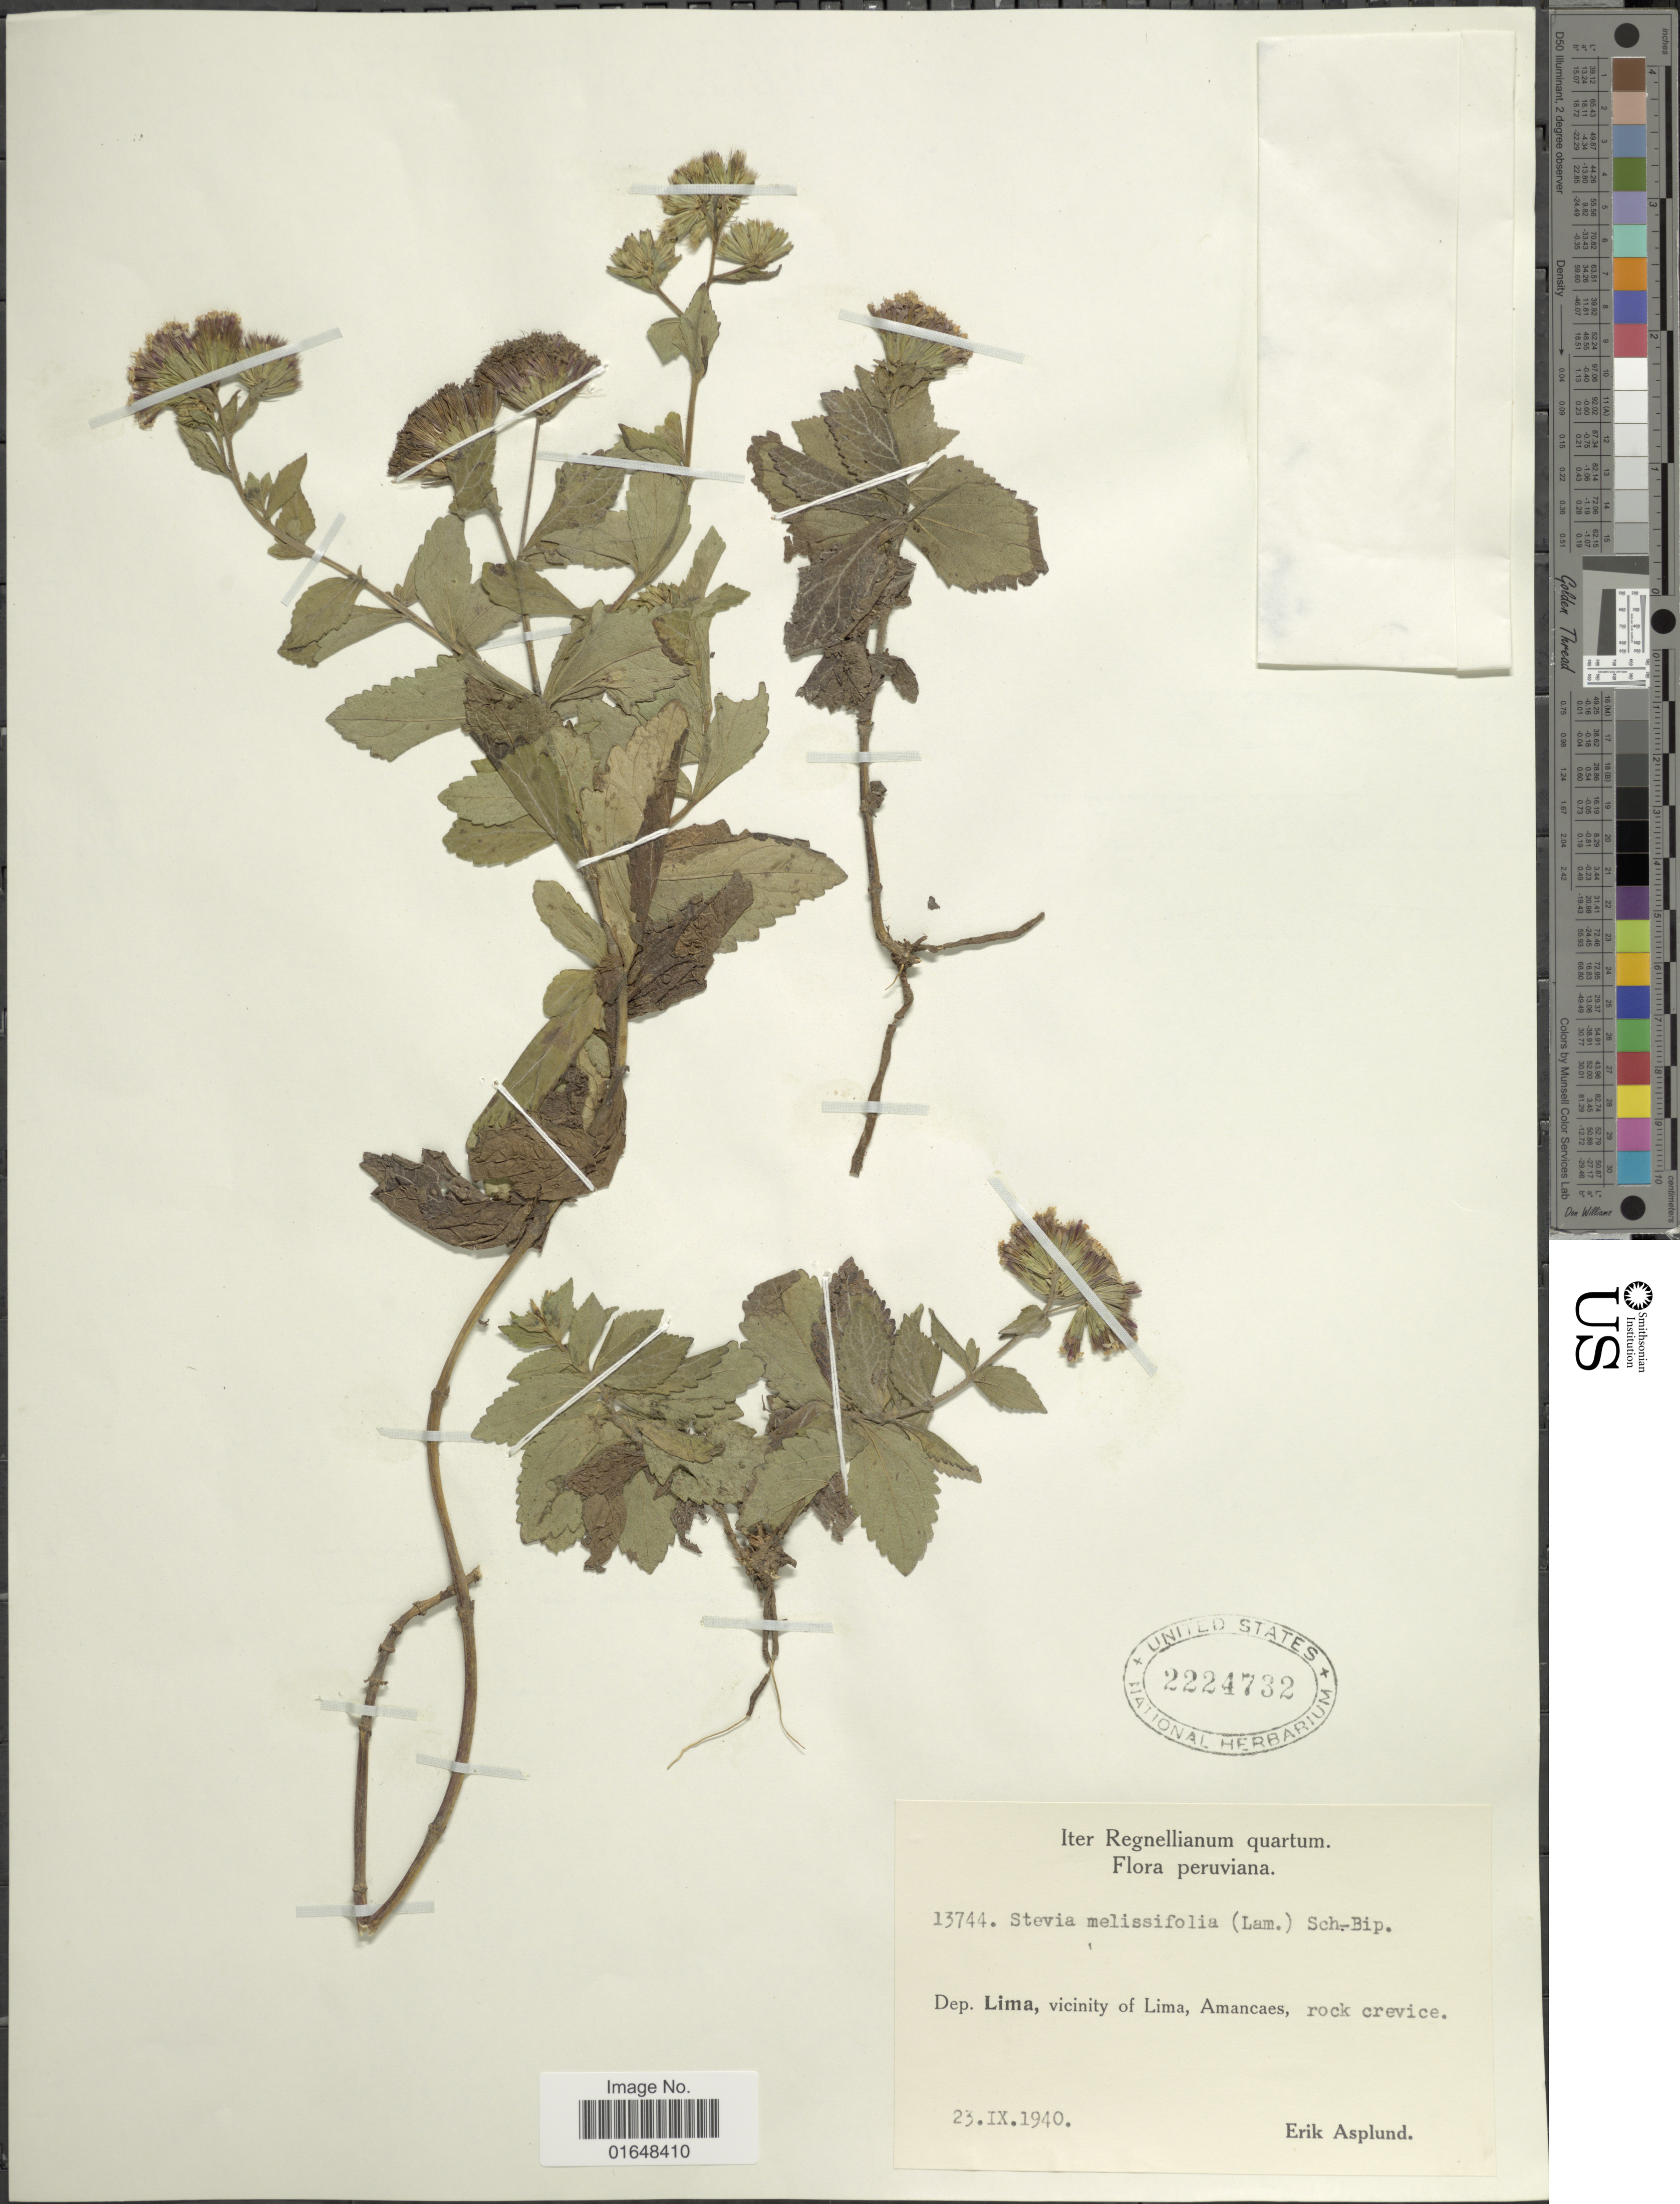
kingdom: Plantae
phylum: Tracheophyta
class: Magnoliopsida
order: Asterales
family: Asteraceae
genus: Stevia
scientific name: Stevia melissaefolia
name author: (Lam.) Sch. Bip. in Klotzsch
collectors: E. Asplund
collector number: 13744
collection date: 1940-09-23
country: Peru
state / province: Lima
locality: Dep. Lima, vicinity of Lima, Amancaes, rock crevice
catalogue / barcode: US 2224732